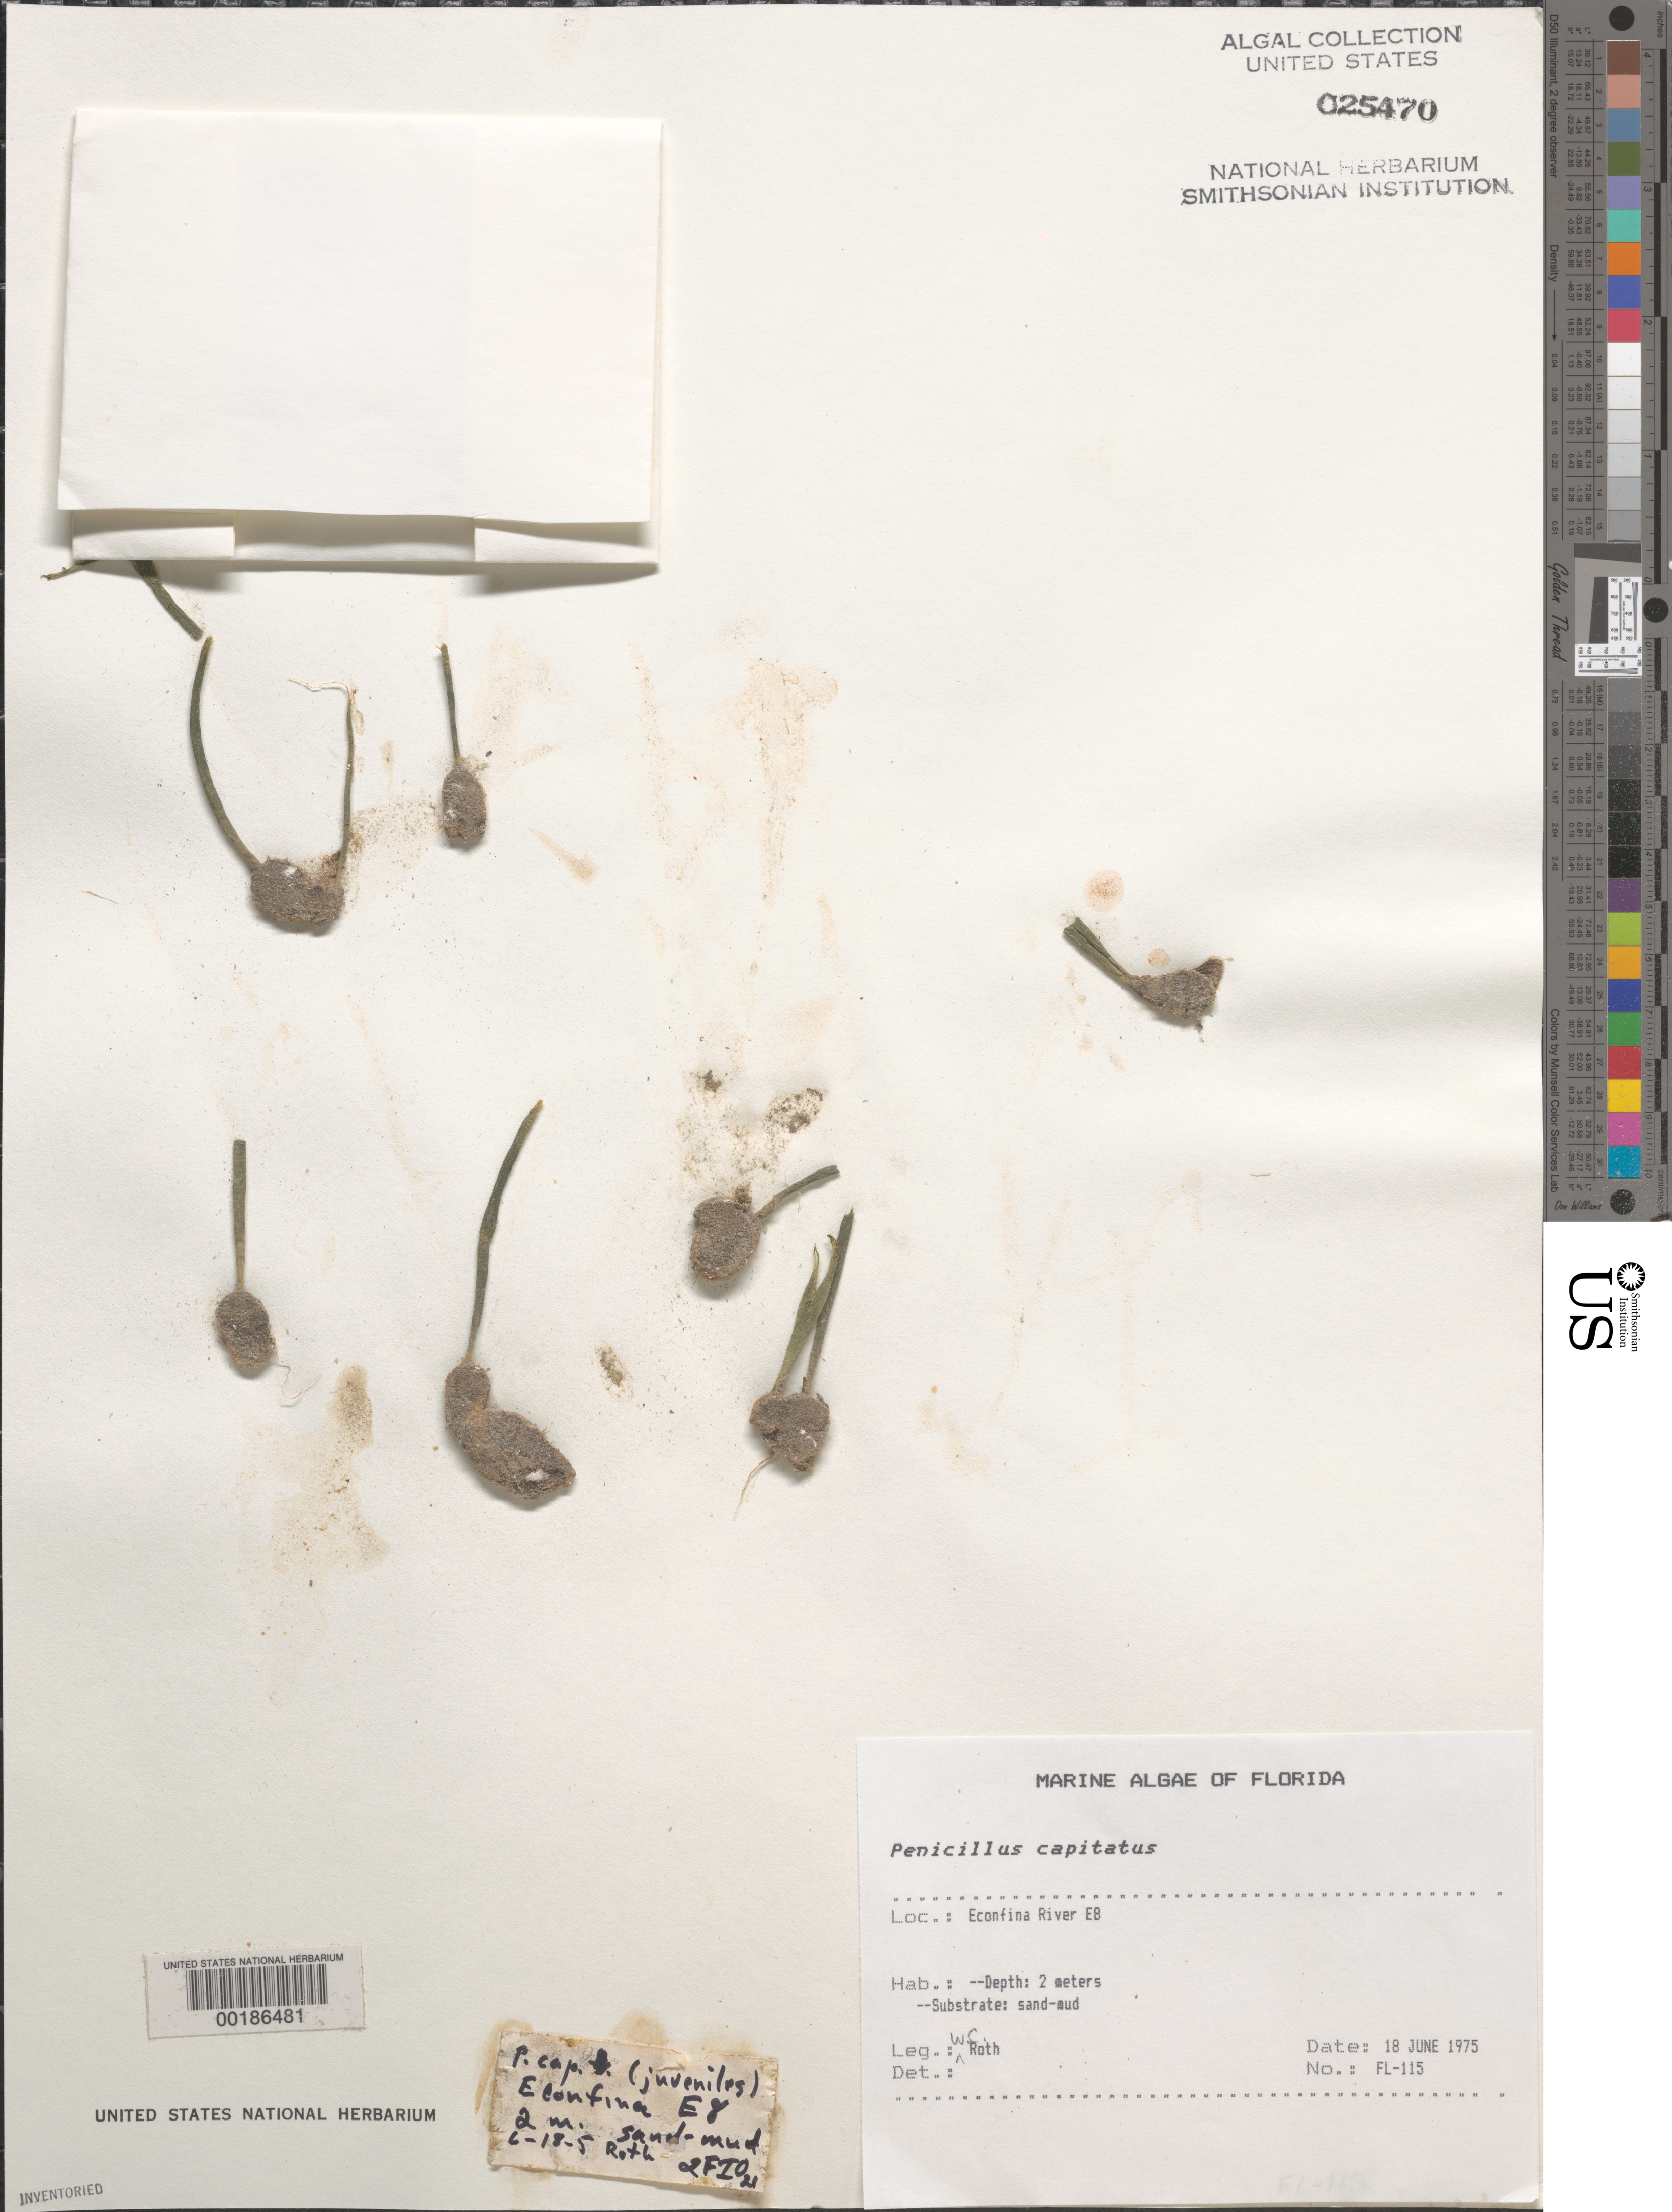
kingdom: Plantae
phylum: Chlorophyta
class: Ulvophyceae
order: Bryopsidales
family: Udoteaceae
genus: Penicillus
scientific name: Penicillus capitatus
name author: Lam.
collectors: W. C. Roth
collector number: Fl-115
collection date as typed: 18 Jun 1975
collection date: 1975-06-18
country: United States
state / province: Florida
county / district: Taylor County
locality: Econfina River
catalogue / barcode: US 25470